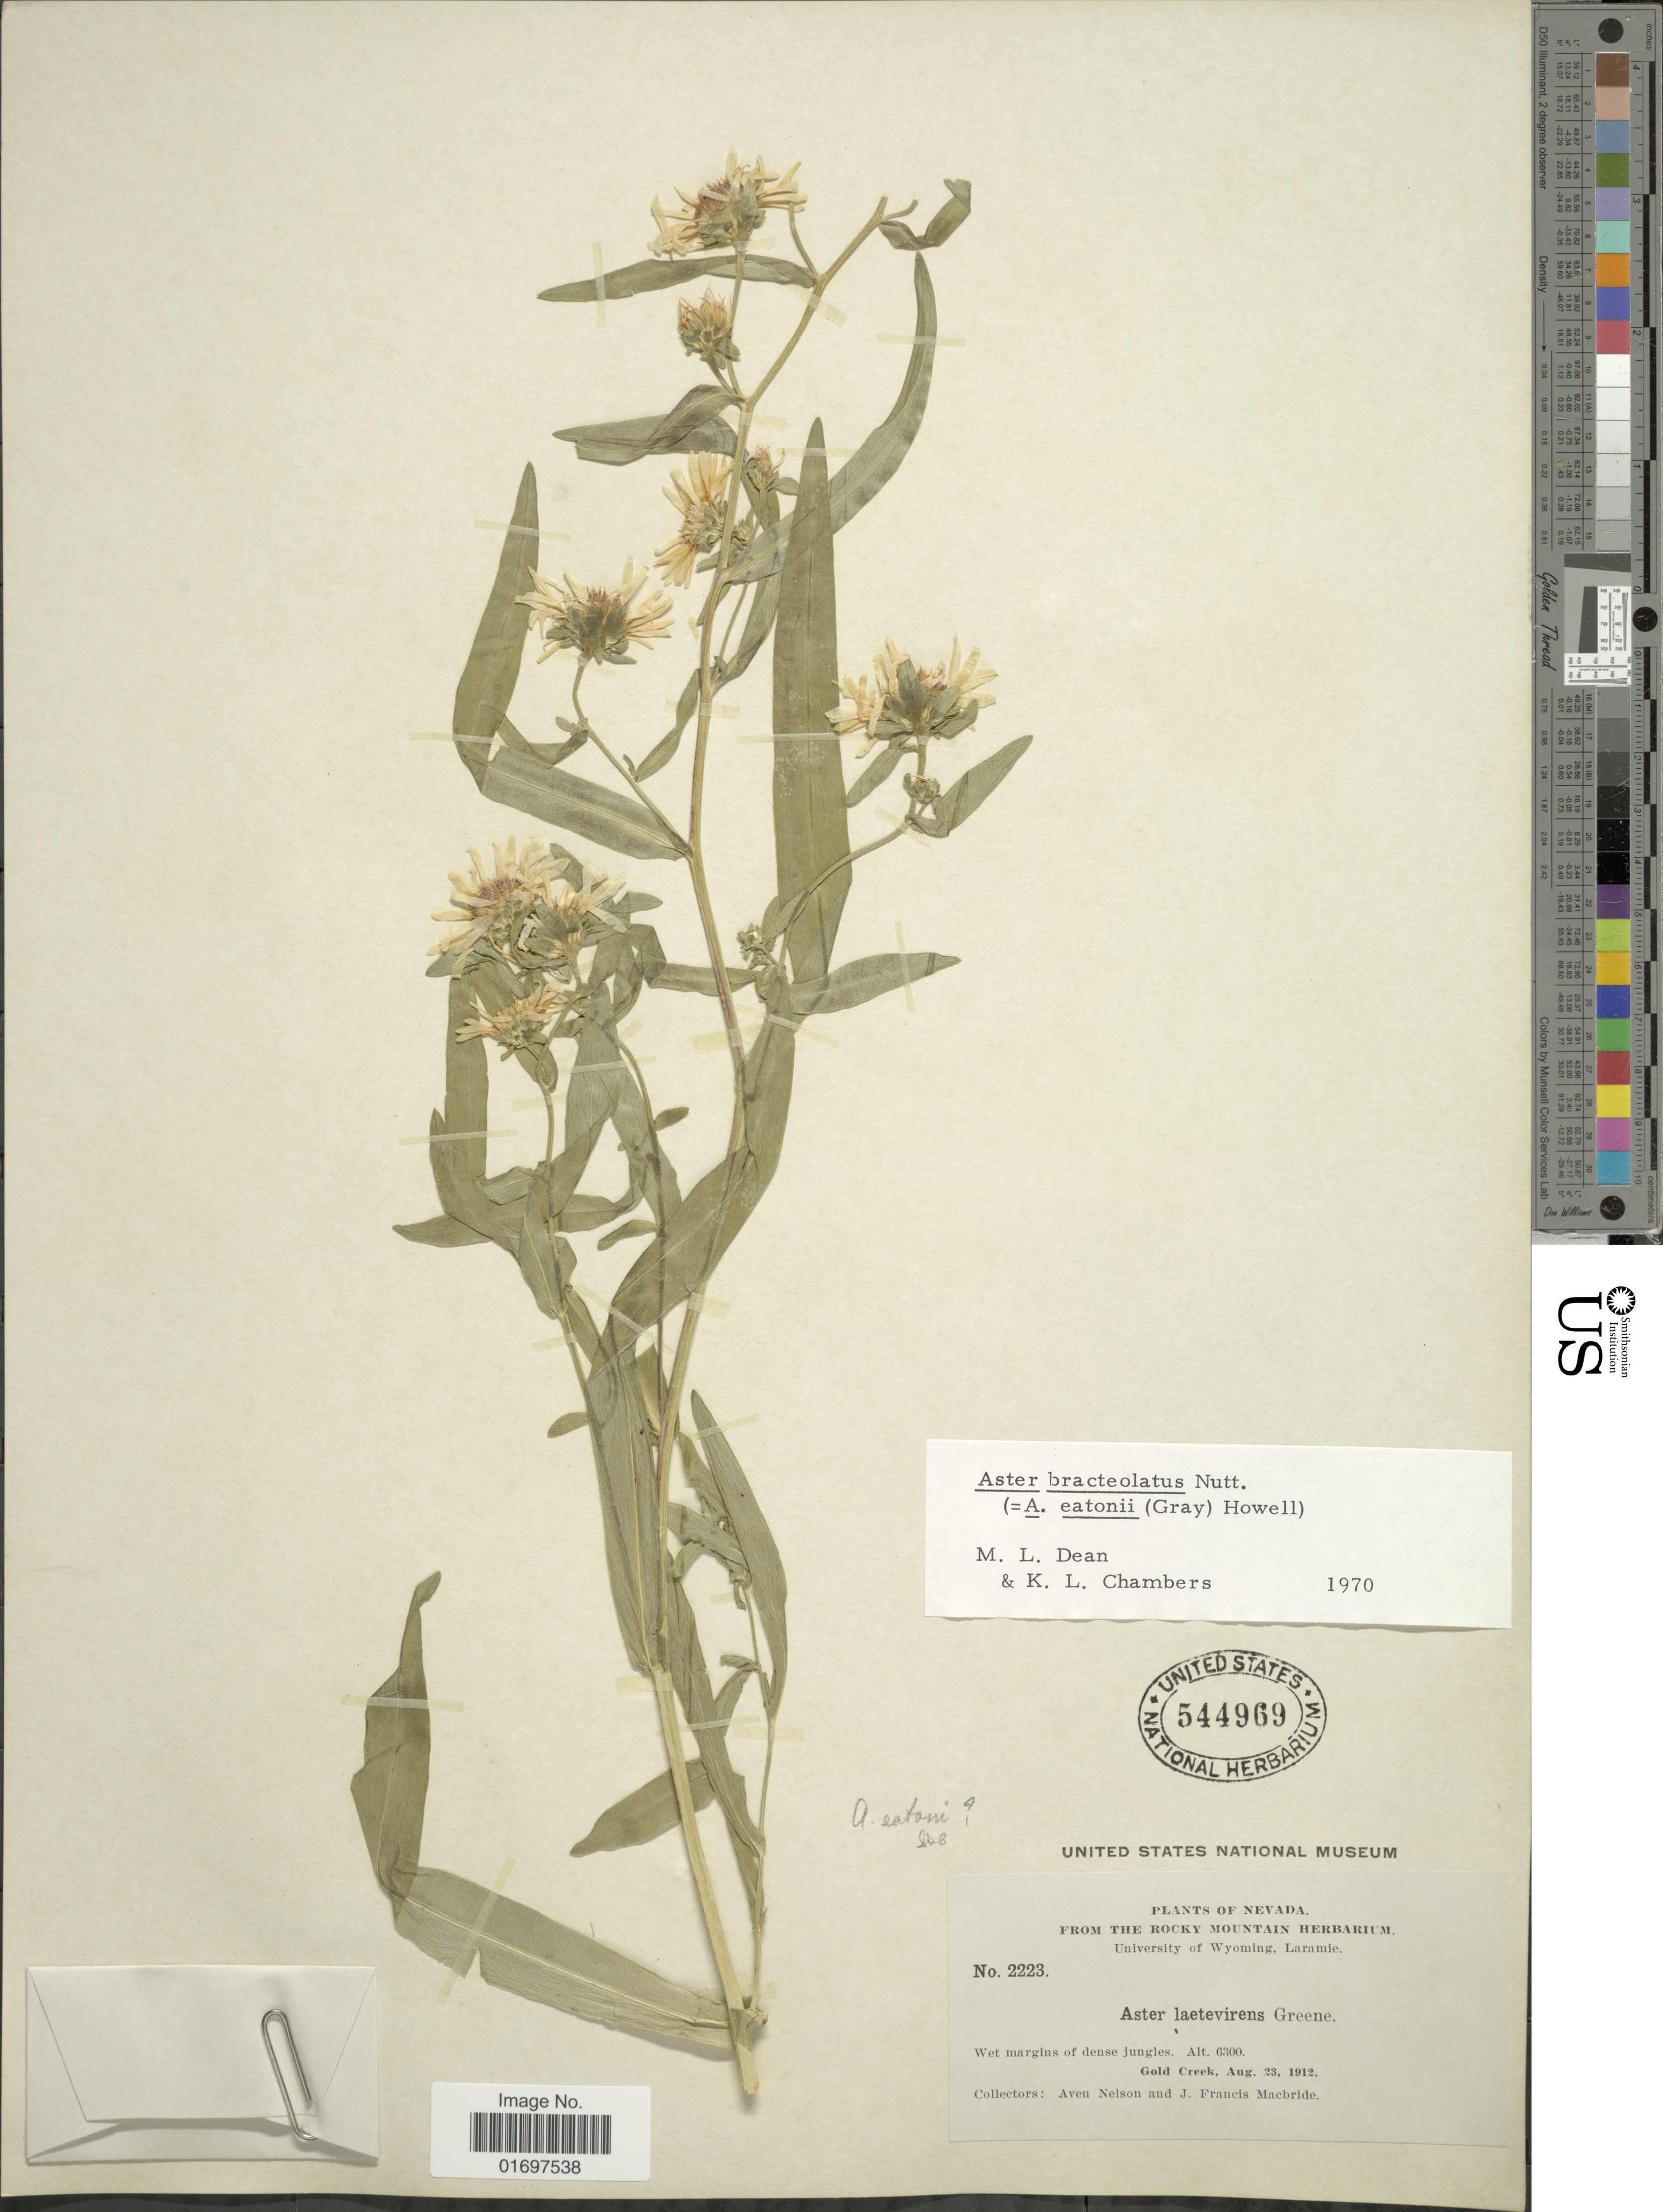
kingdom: Plantae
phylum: Tracheophyta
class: Magnoliopsida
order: Asterales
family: Asteraceae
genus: Symphyotrichum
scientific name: Symphyotrichum bracteolatum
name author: (Nutt.) G.L. Nesom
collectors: A. Nelson & J. F. Macbride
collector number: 2223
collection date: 1912-08-23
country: United States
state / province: Nevada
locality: Nevada, Gold Creek.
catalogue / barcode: US 544969